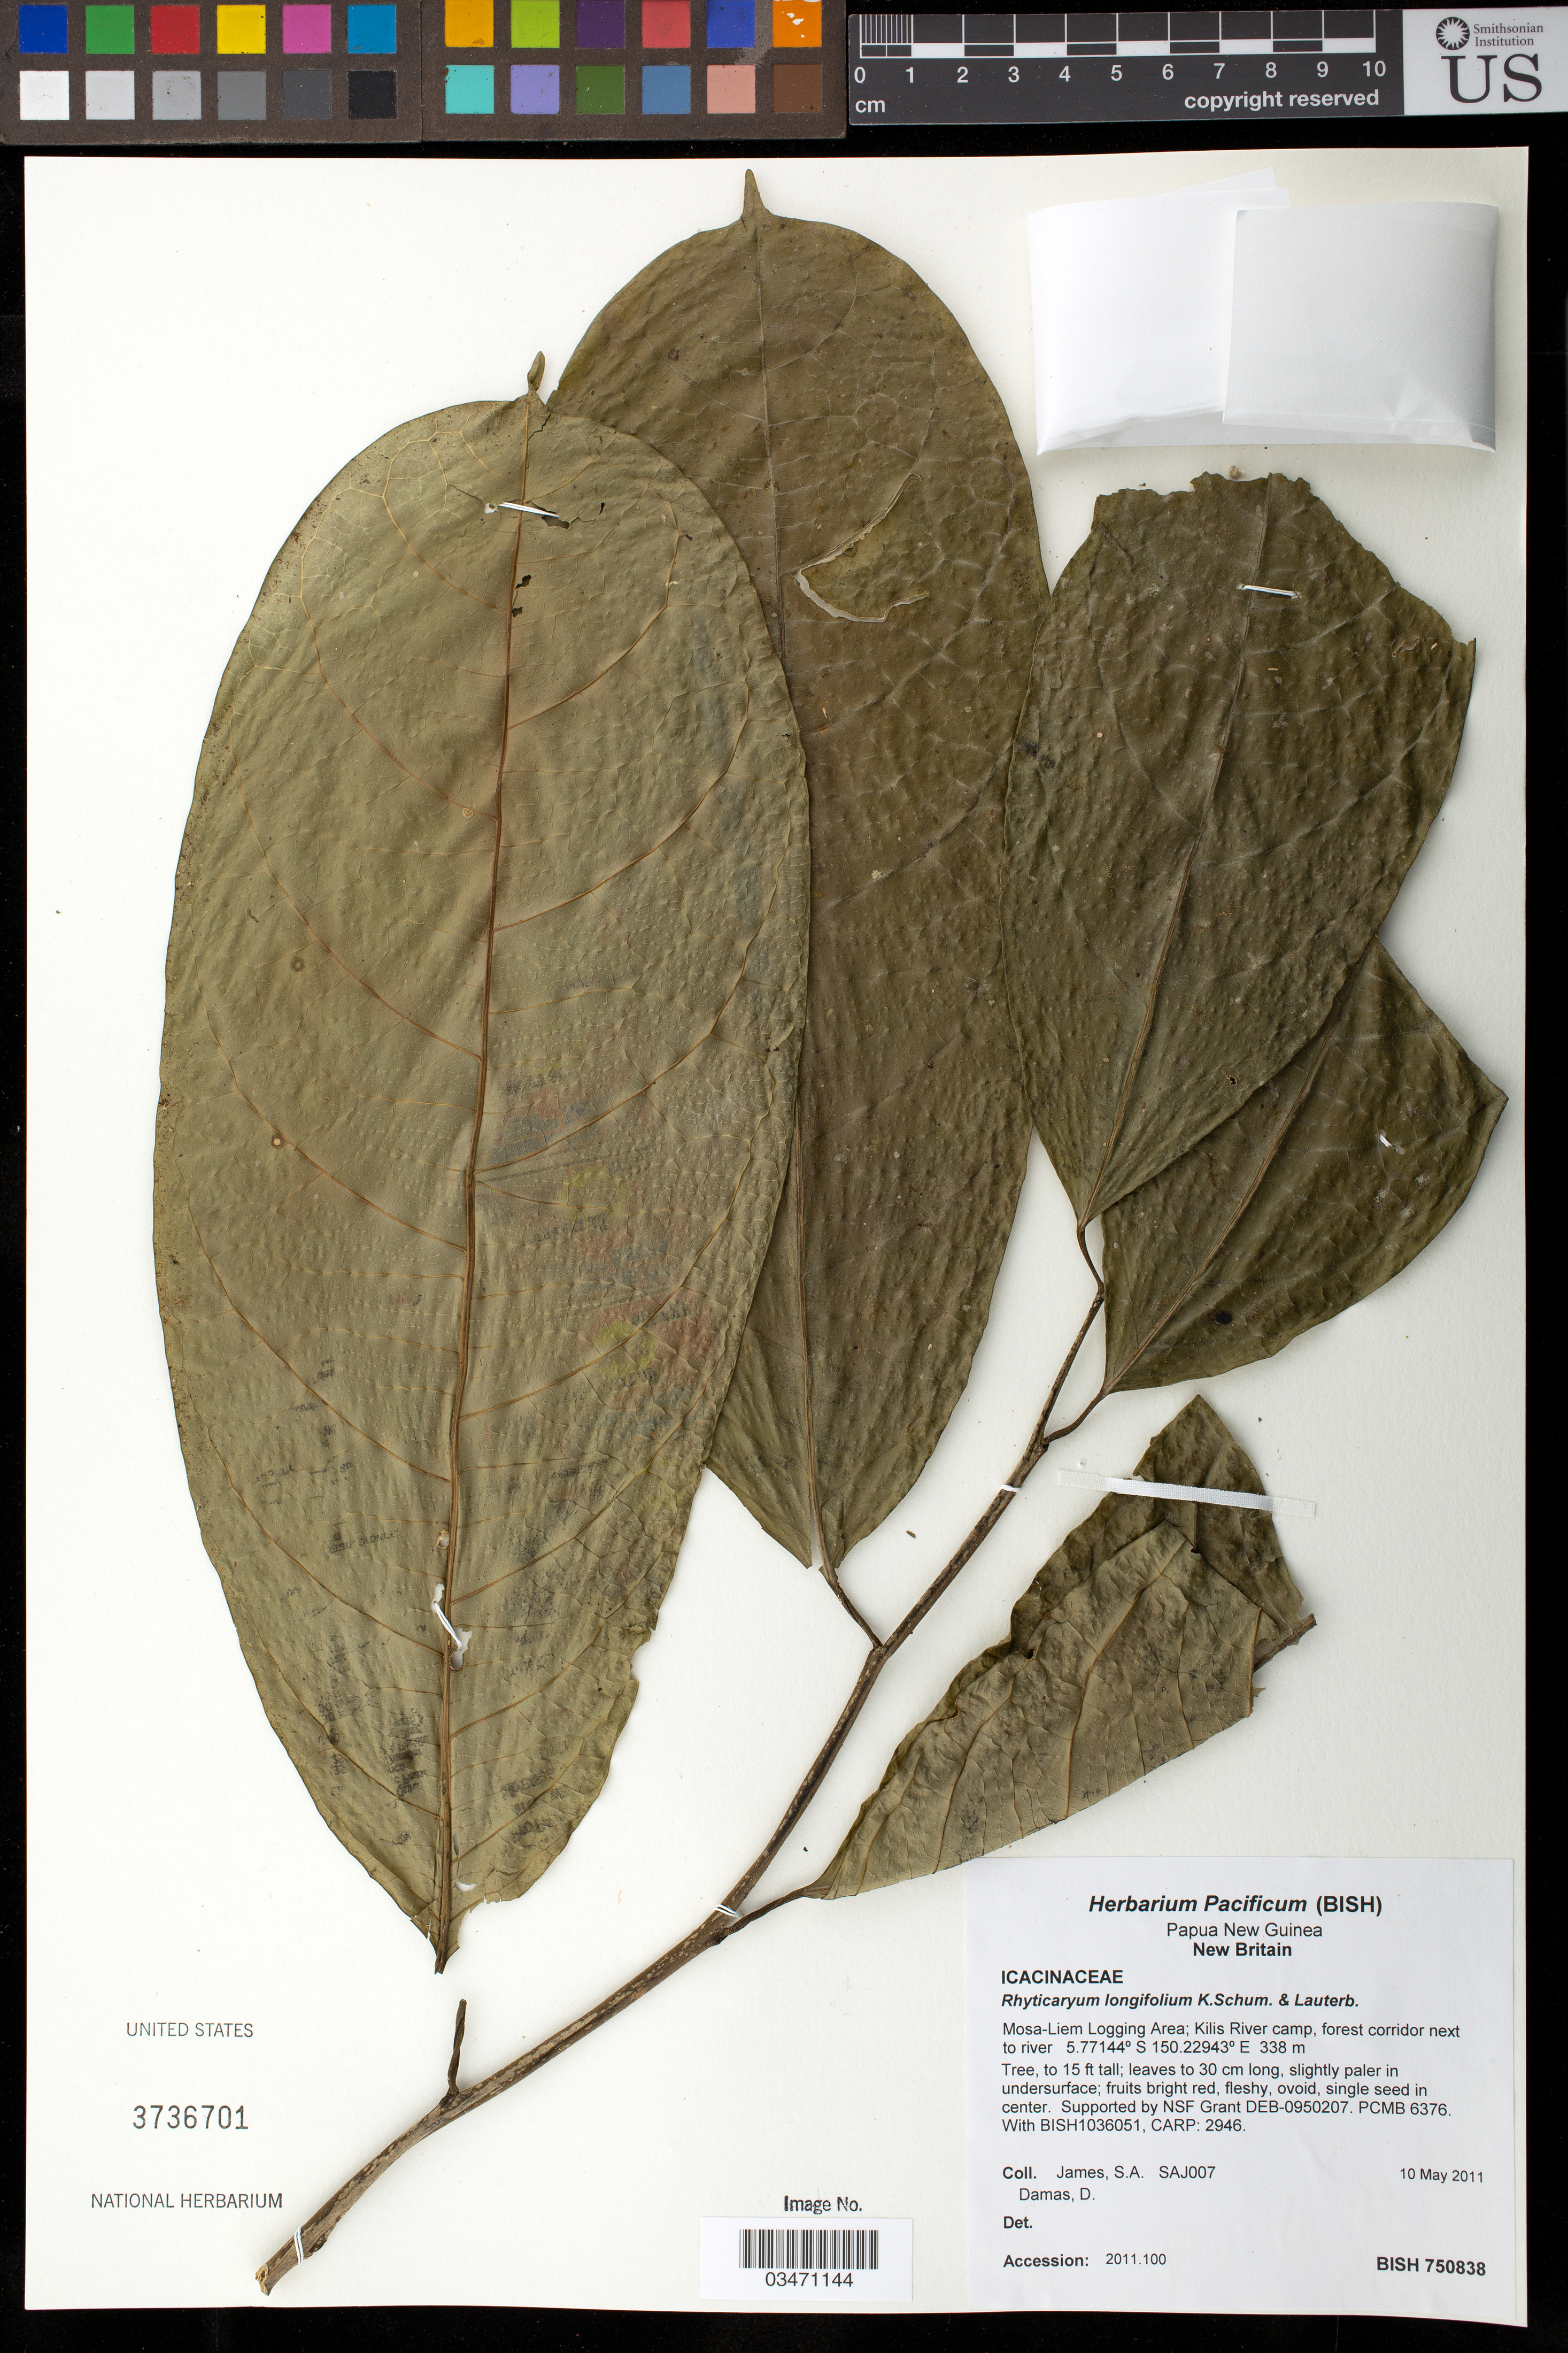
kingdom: Plantae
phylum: Tracheophyta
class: Magnoliopsida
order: Icacinales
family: Icacinaceae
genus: Ryticaryum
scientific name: Ryticaryum longifolium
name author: K. Schum. & Lauterb.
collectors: S. James & D. Damas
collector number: SAJ 007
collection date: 2011-05-10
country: Papua New Guinea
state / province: West New Britain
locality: New Britain. Mosa-Liem logging area; Kilis River camp, forest corridor next to river.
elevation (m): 338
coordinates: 5.77144 S, 150.22943 E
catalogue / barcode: US 3736701